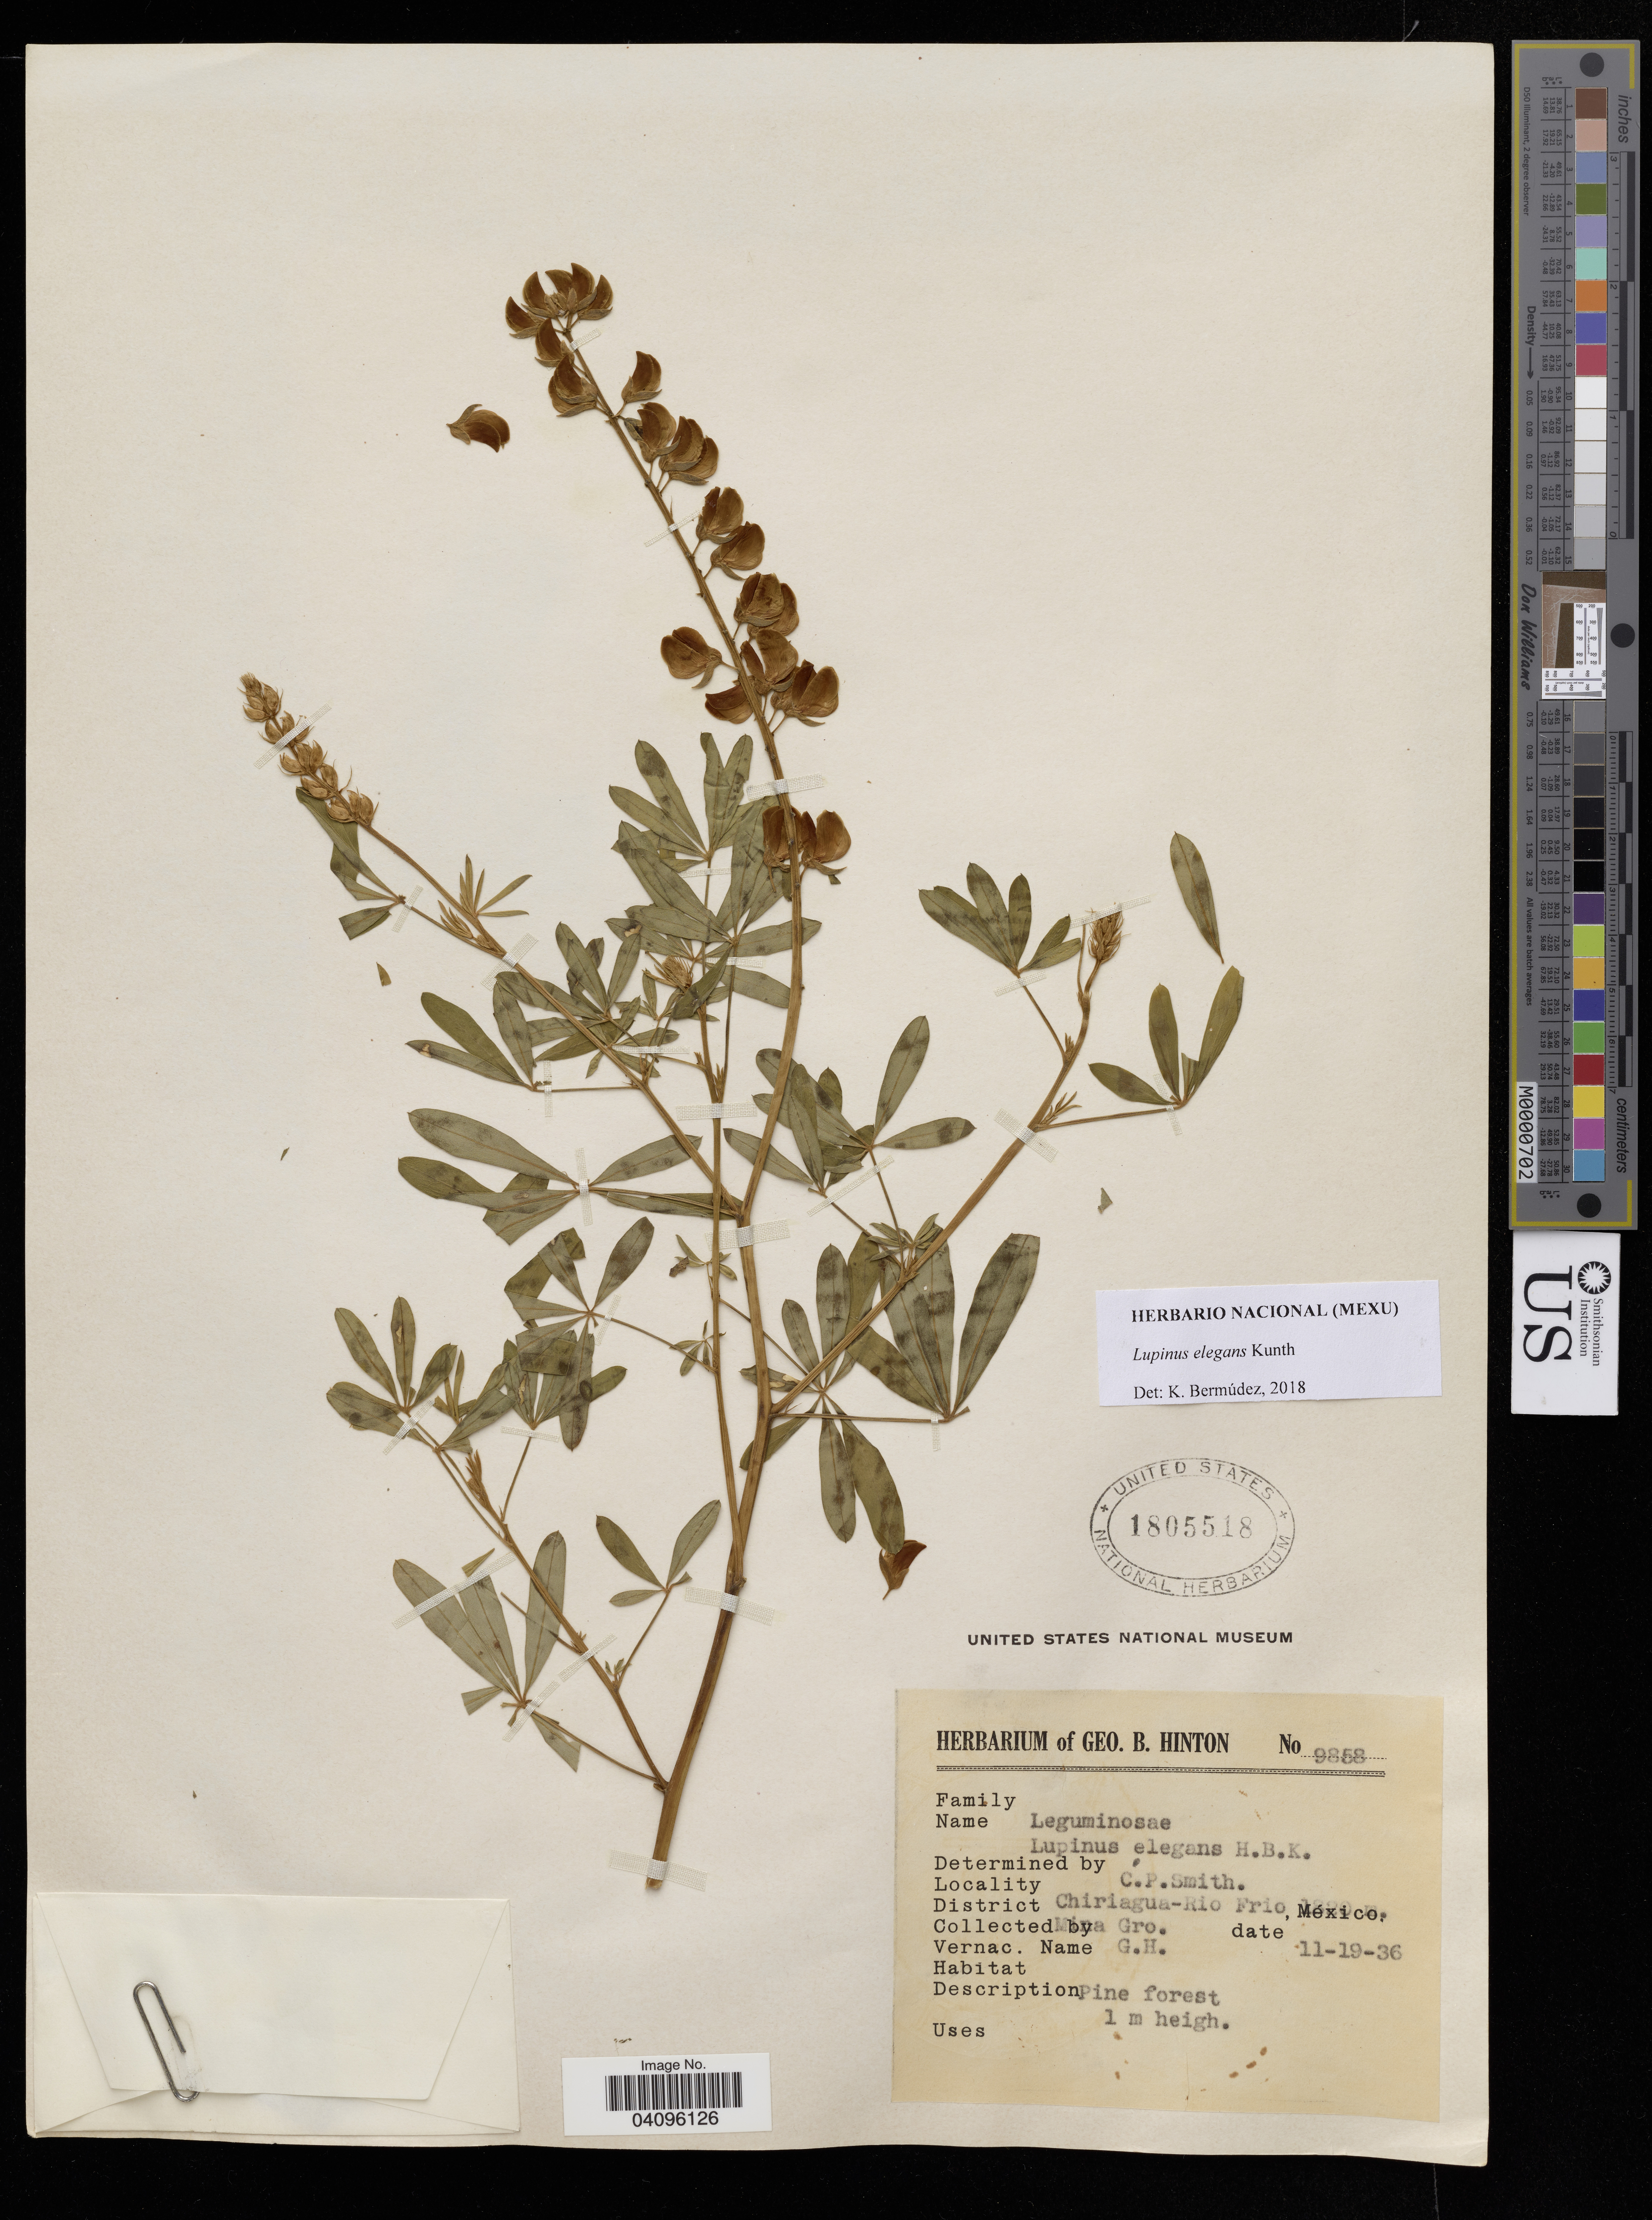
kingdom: Plantae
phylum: Tracheophyta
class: Magnoliopsida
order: Fabales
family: Fabaceae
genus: Lupinus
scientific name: Lupinus elegans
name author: Kunth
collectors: G. B. Hinton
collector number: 9858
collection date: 1936-11-19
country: Mexico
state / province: México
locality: Chiriagua - Rio Frio. Mina Gro.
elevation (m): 1220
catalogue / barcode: US 1805518